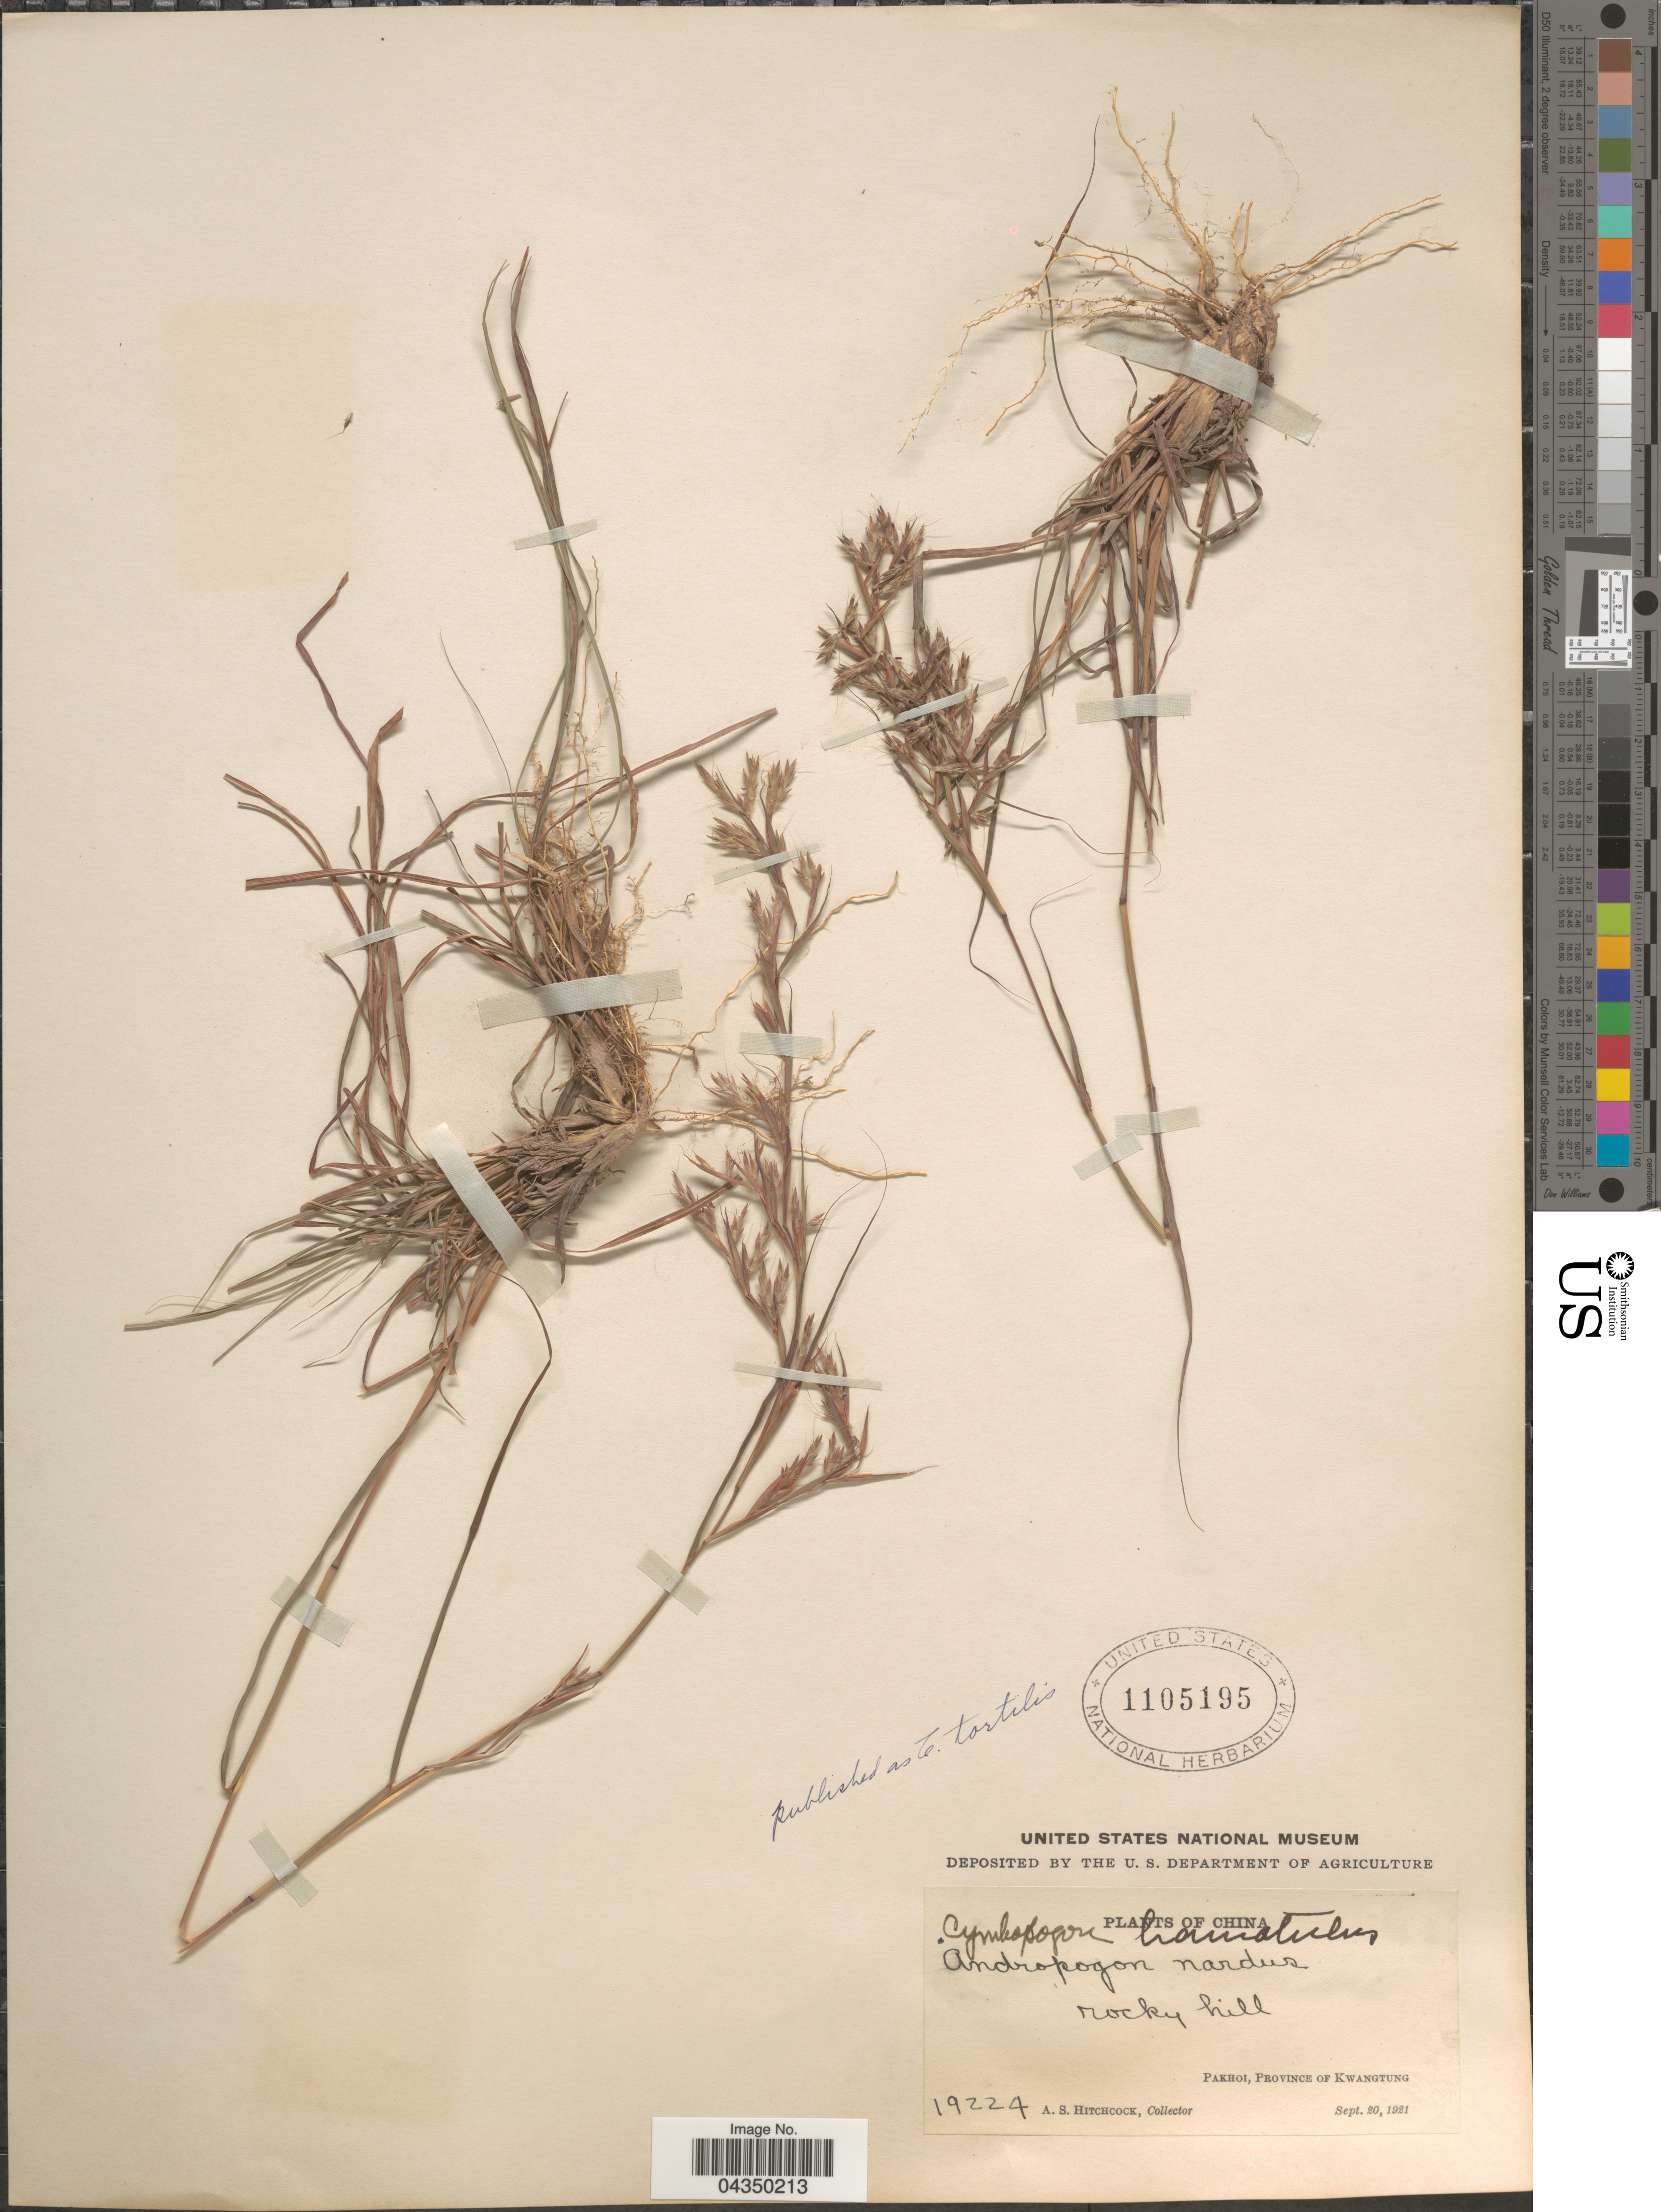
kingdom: Plantae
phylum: Tracheophyta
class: Liliopsida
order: Poales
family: Poaceae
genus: Cymbopogon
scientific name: Cymbopogon tortilis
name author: (J. Presl) A. Camus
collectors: A. S. Hitchcock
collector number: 19224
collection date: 1921-09-20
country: China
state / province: Guangdong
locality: Rocky hill. Pakhoi, Province of Kwangtung.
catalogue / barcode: US 1105195